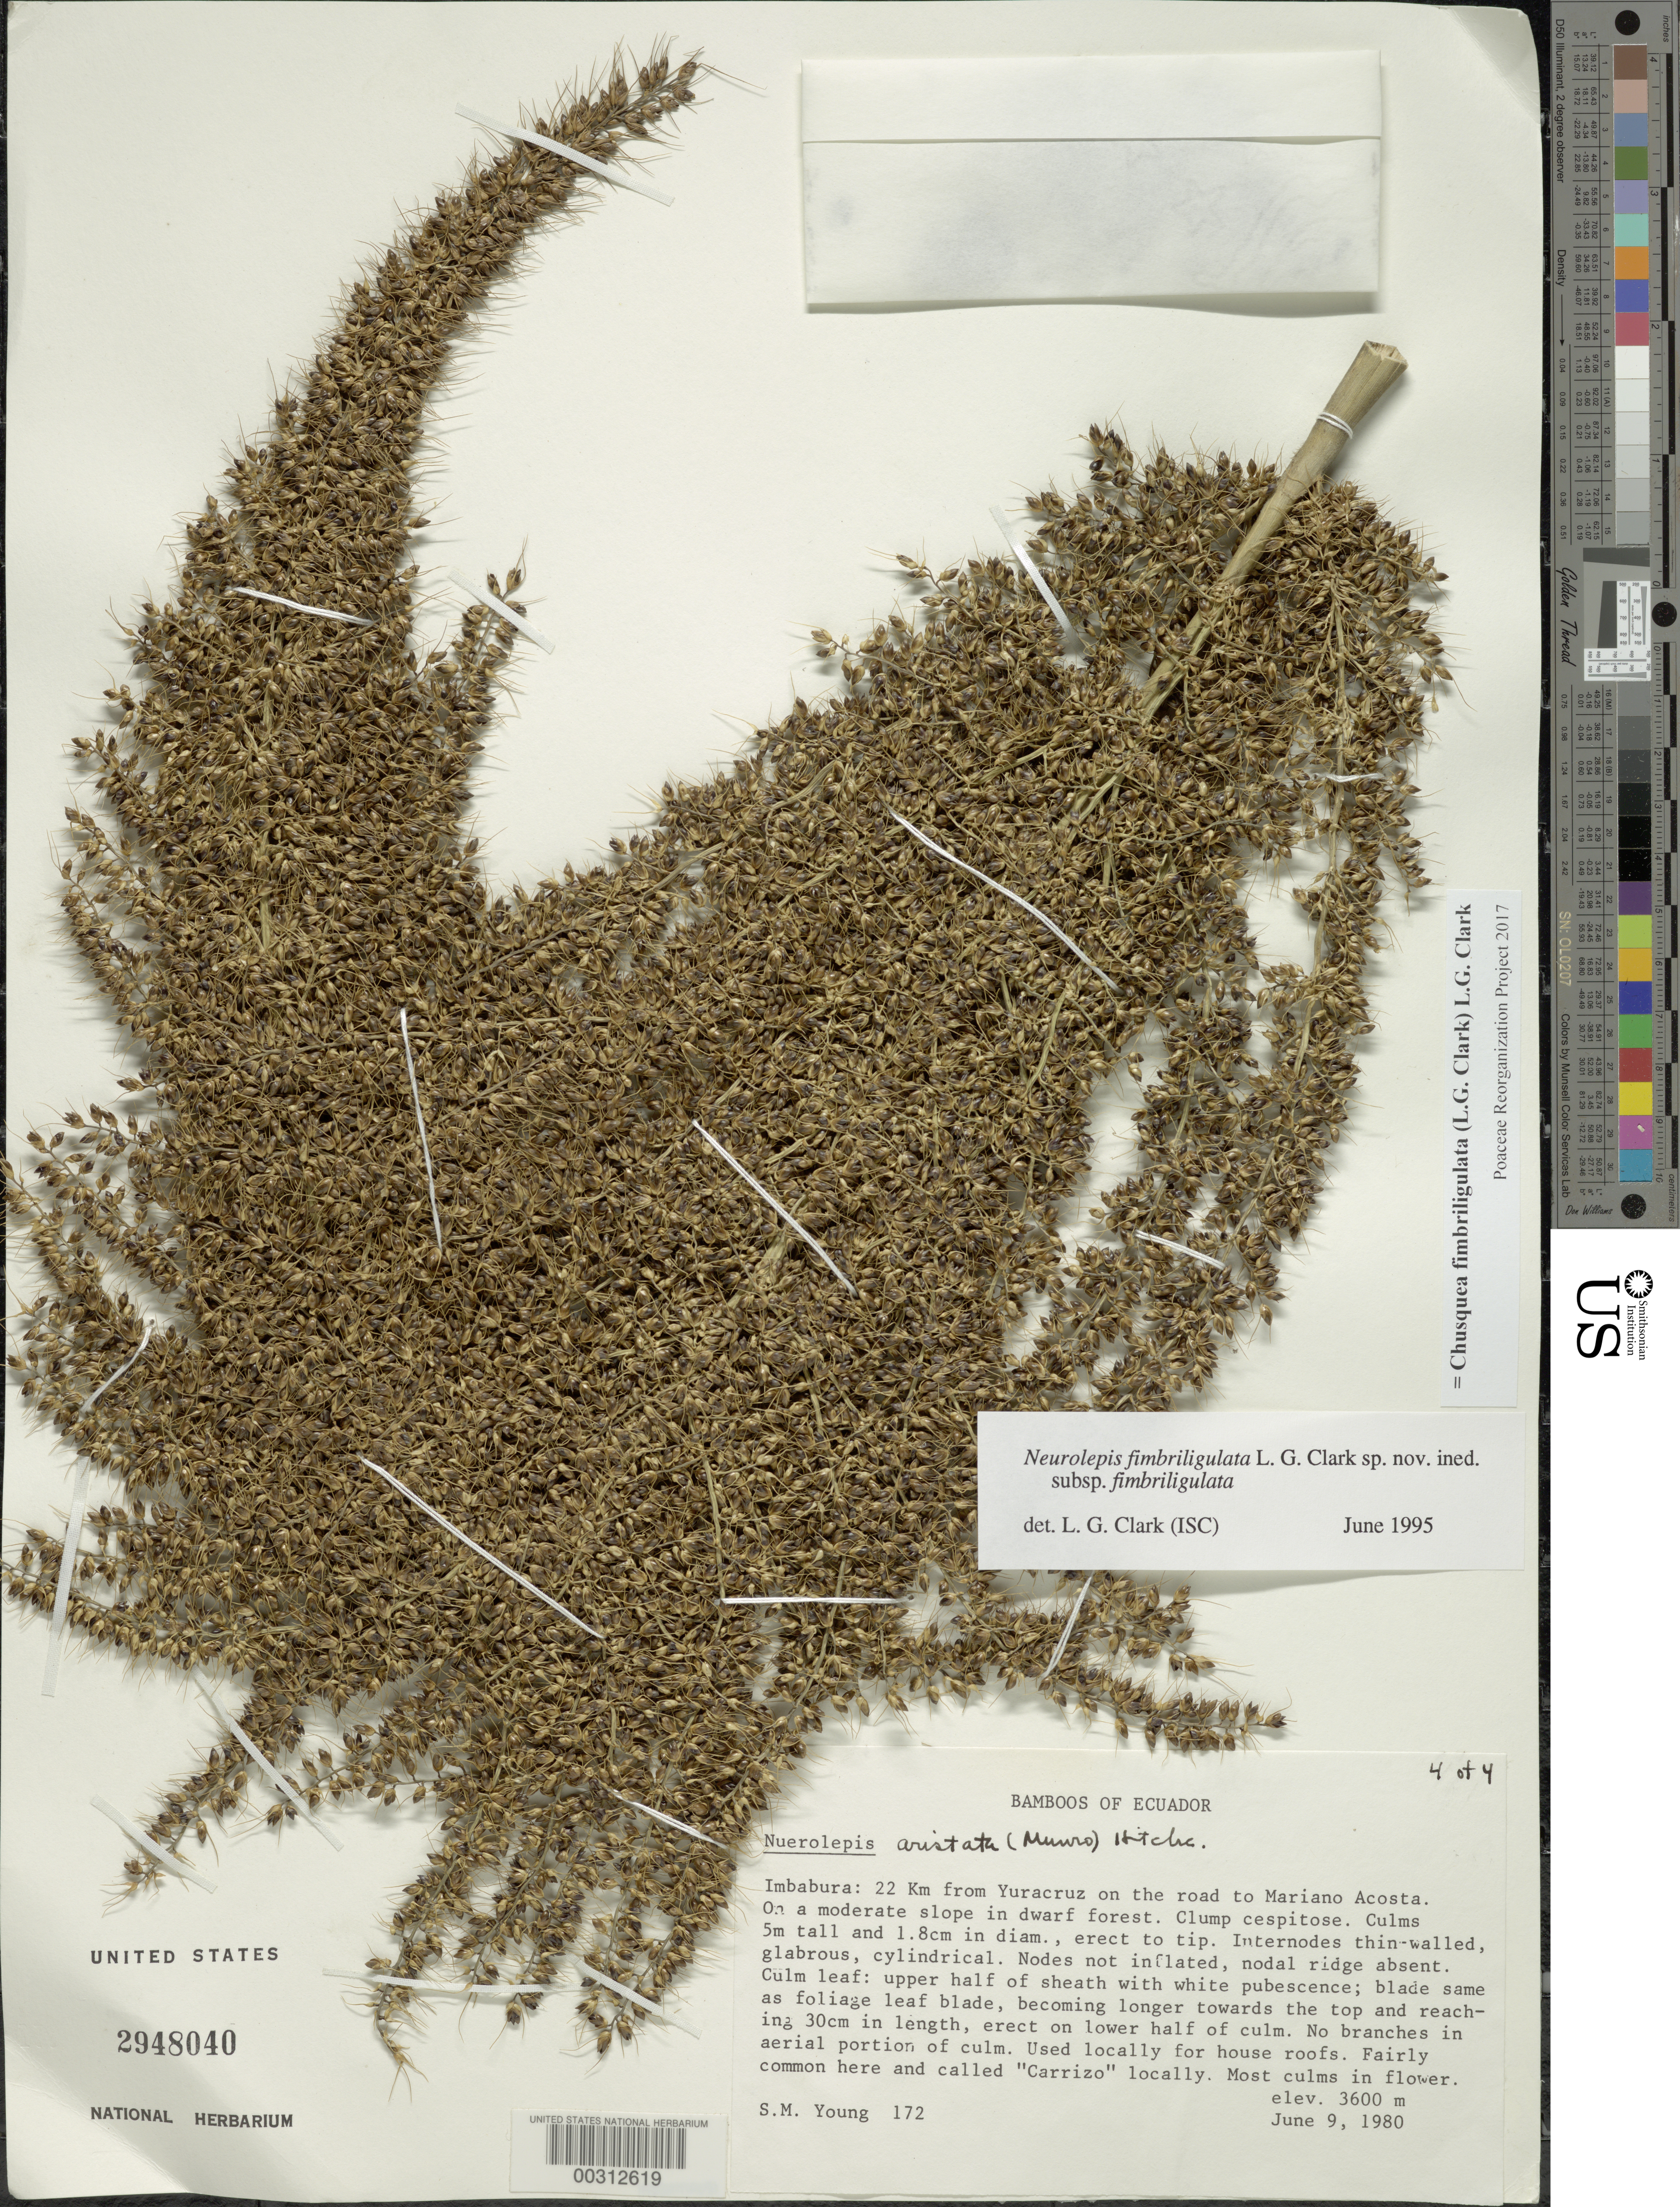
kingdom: Plantae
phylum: Tracheophyta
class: Liliopsida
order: Poales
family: Poaceae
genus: Chusquea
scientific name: Chusquea fimbriligulata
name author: (L.G. Clark) L.G. Clark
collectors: S. Young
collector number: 172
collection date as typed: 09 Jun 1980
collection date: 1980-06-09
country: Ecuador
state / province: Imbabura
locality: Yuracruz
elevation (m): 3600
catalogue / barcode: US 2948040